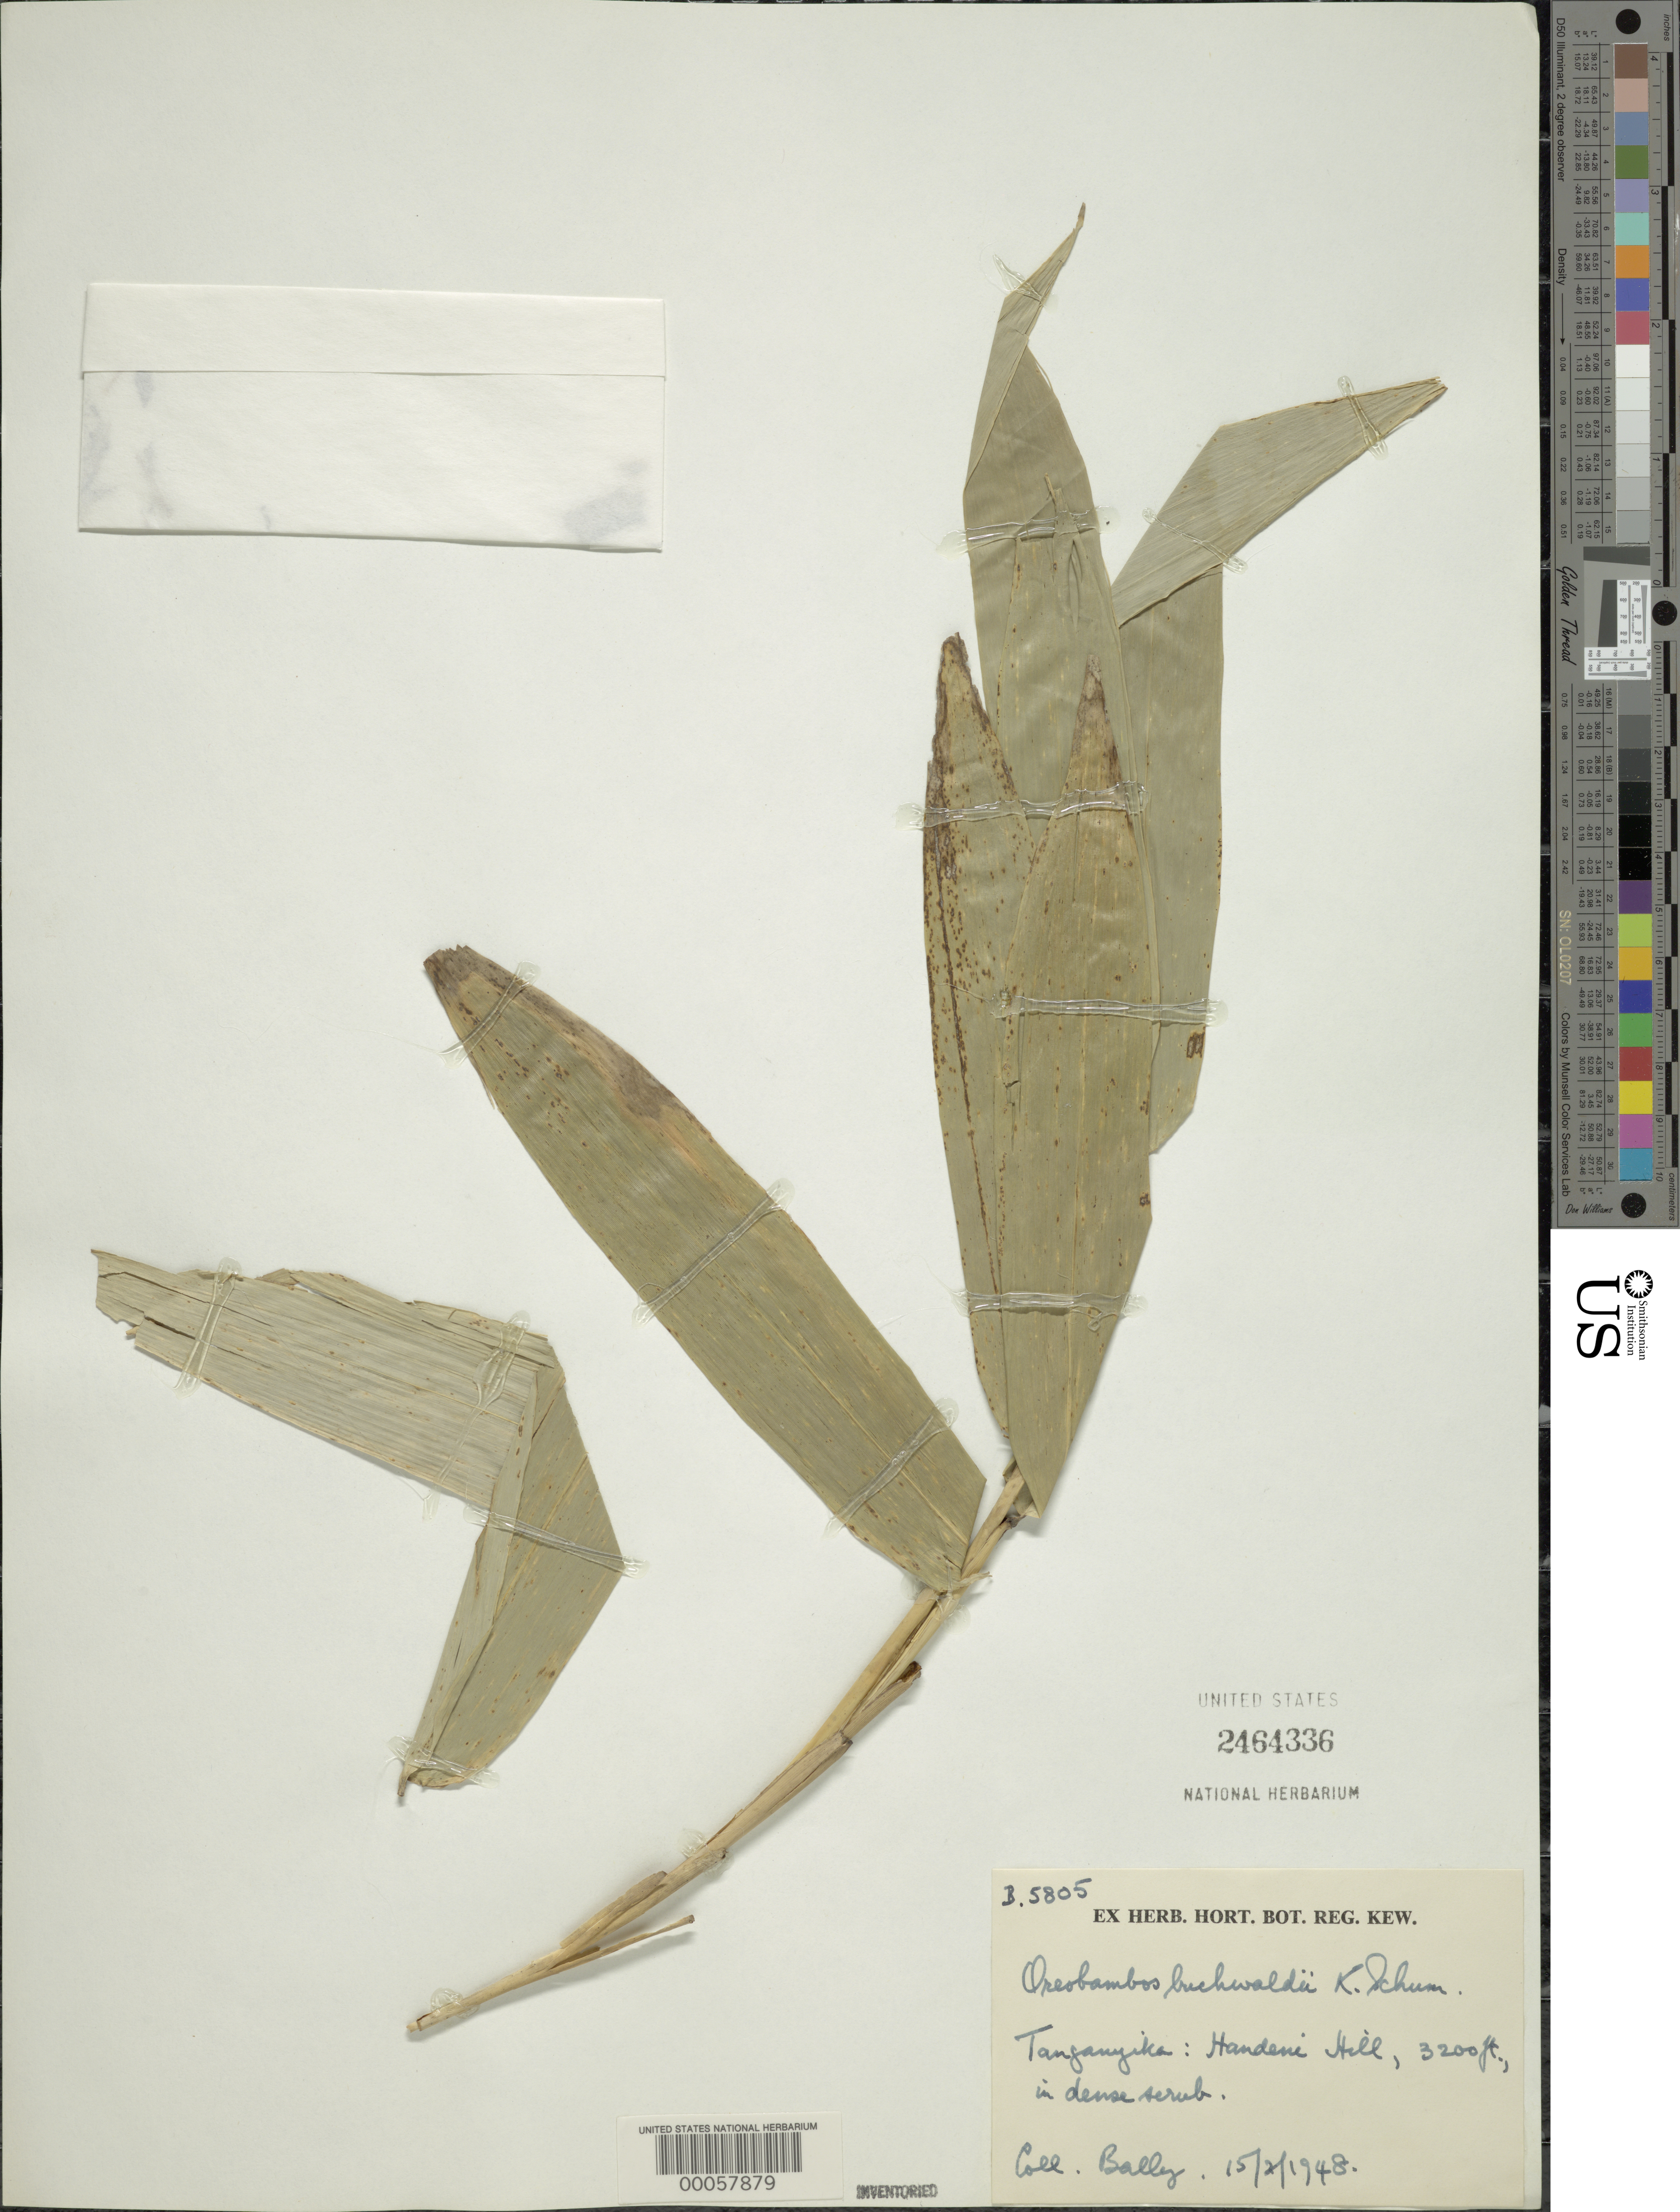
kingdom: Plantae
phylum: Tracheophyta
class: Liliopsida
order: Poales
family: Poaceae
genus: Oreobambos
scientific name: Oreobambos buchwaldii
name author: K. Schum.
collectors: -. Balley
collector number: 3.5805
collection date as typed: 15 Feb 1948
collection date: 1948-02-15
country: Tanzania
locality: Handeni hill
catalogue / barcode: US 2464336